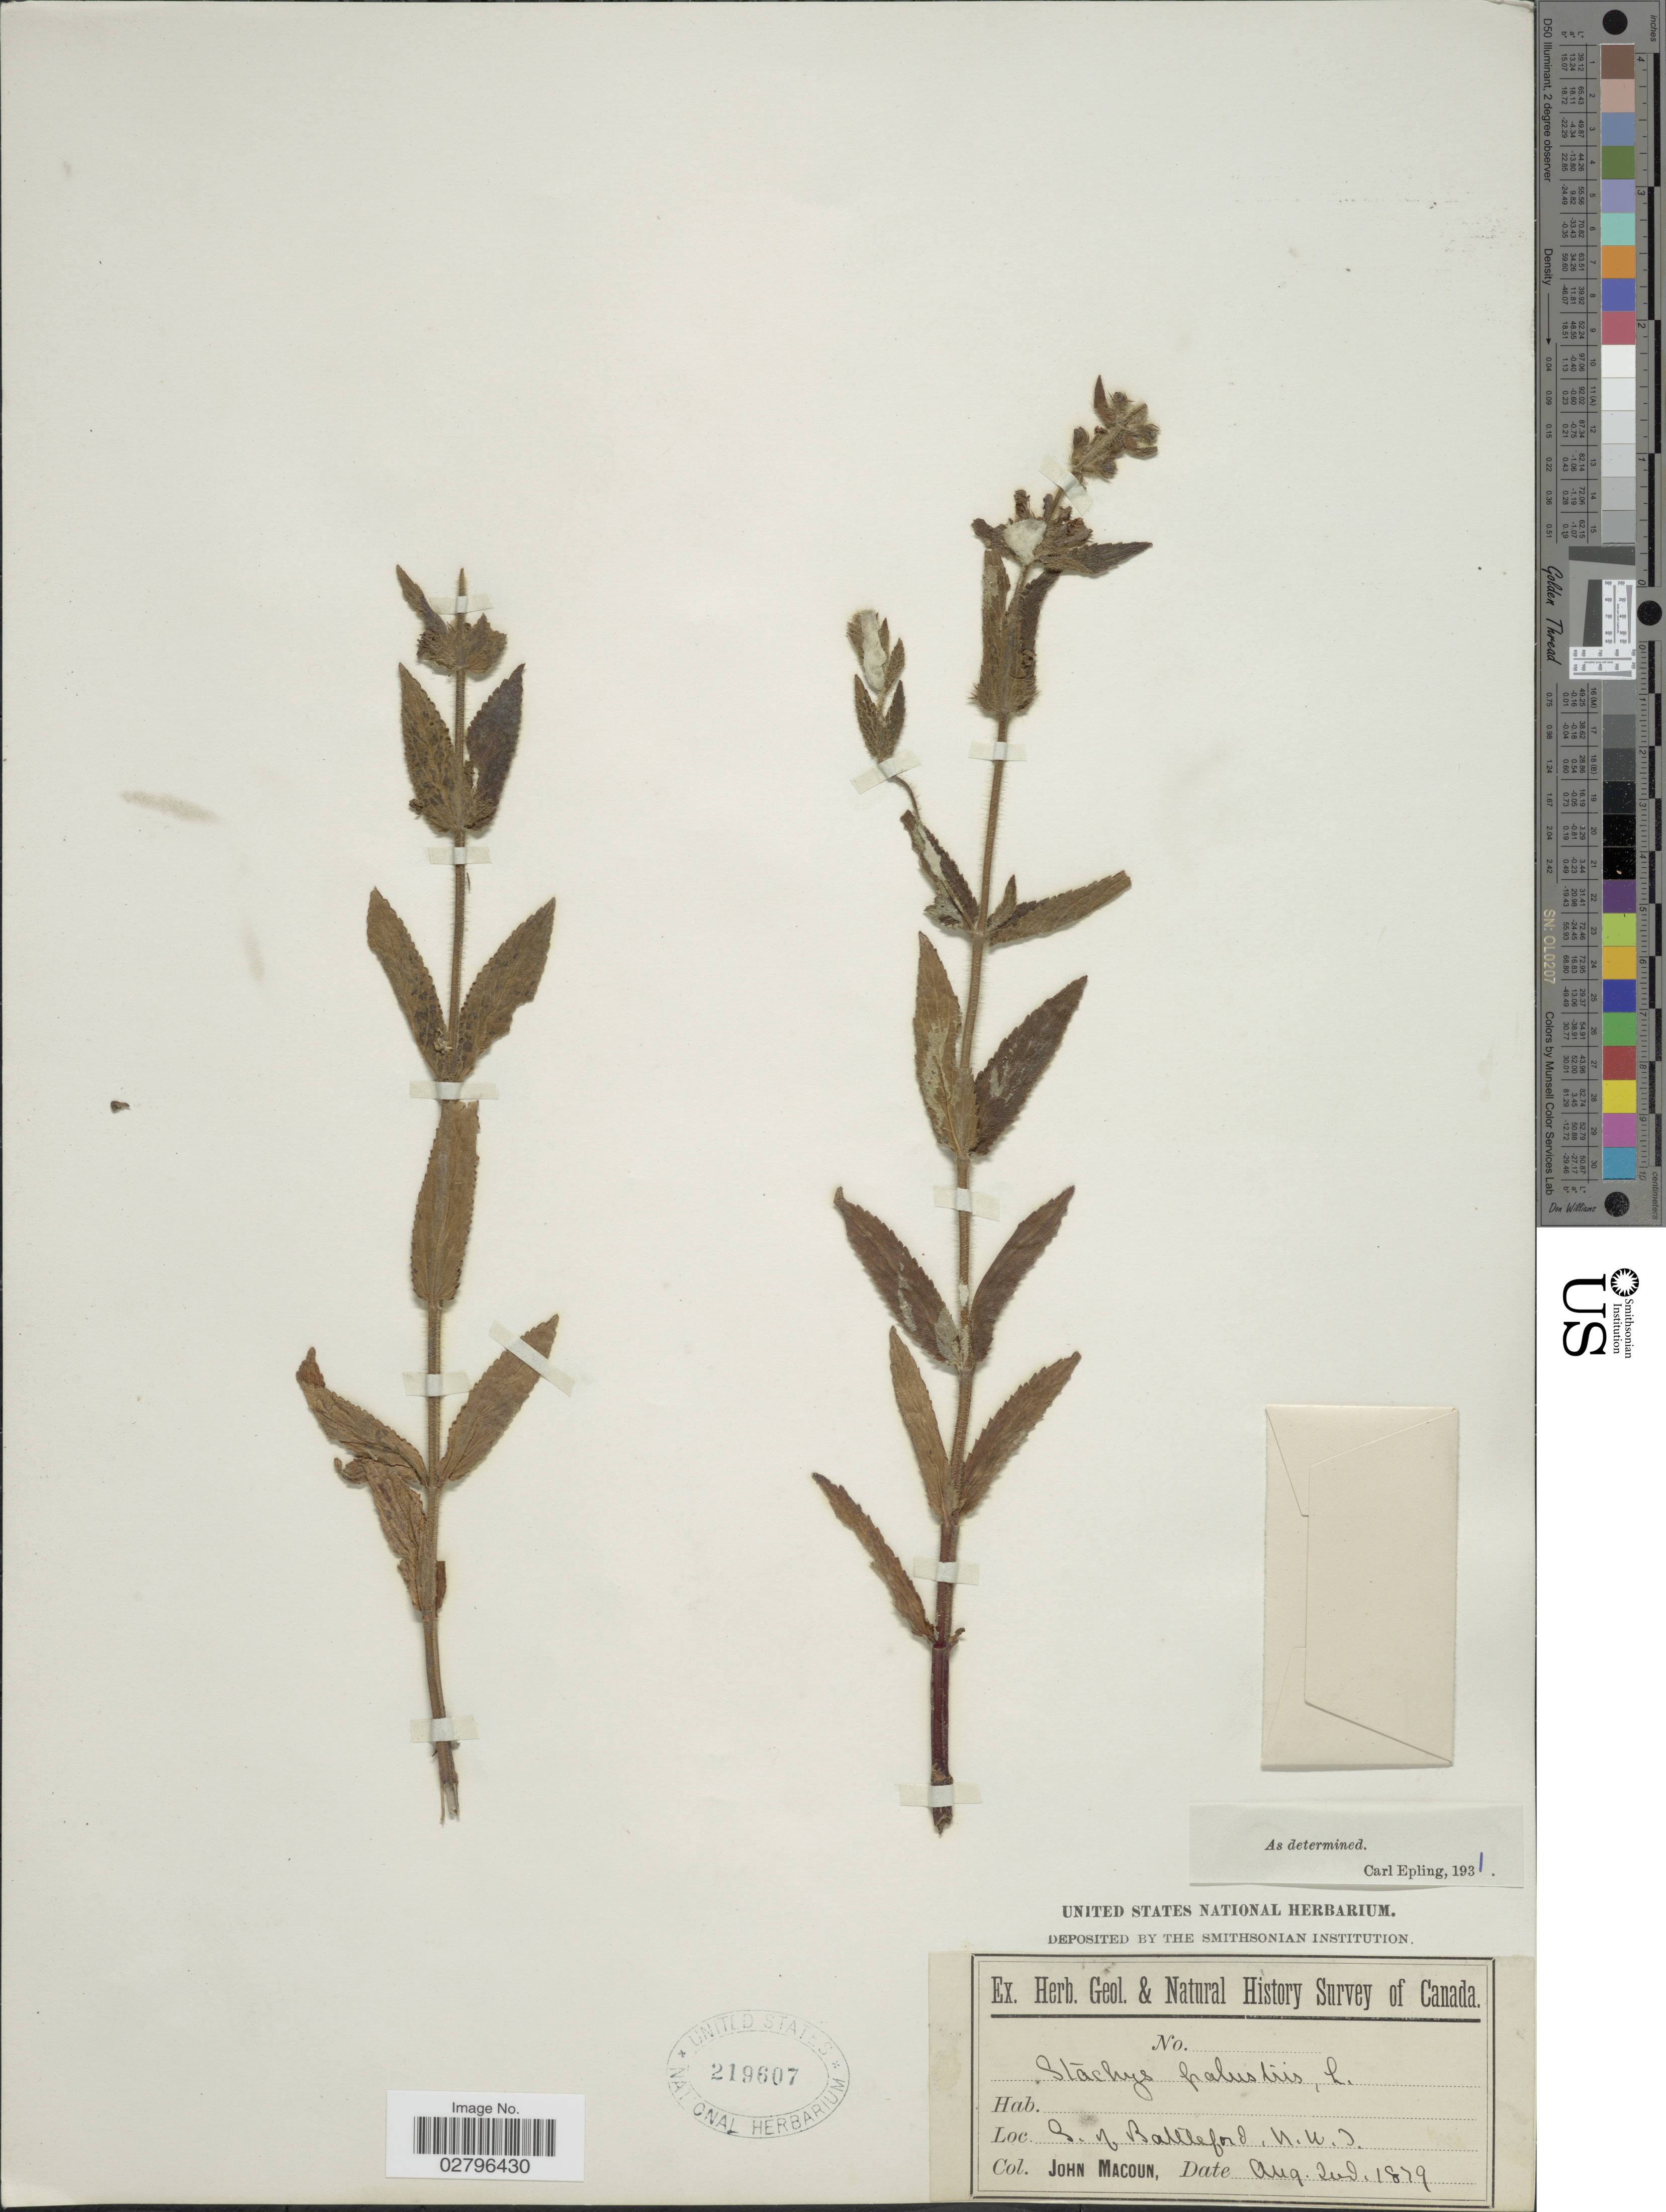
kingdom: Plantae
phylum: Tracheophyta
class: Magnoliopsida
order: Lamiales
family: Lamiaceae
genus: Stachys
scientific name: Stachys palustris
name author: L.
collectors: J. Macoun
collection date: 1879-08-24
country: Canada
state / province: Northwest Territories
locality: S. N. Battleford.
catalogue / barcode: US 219607